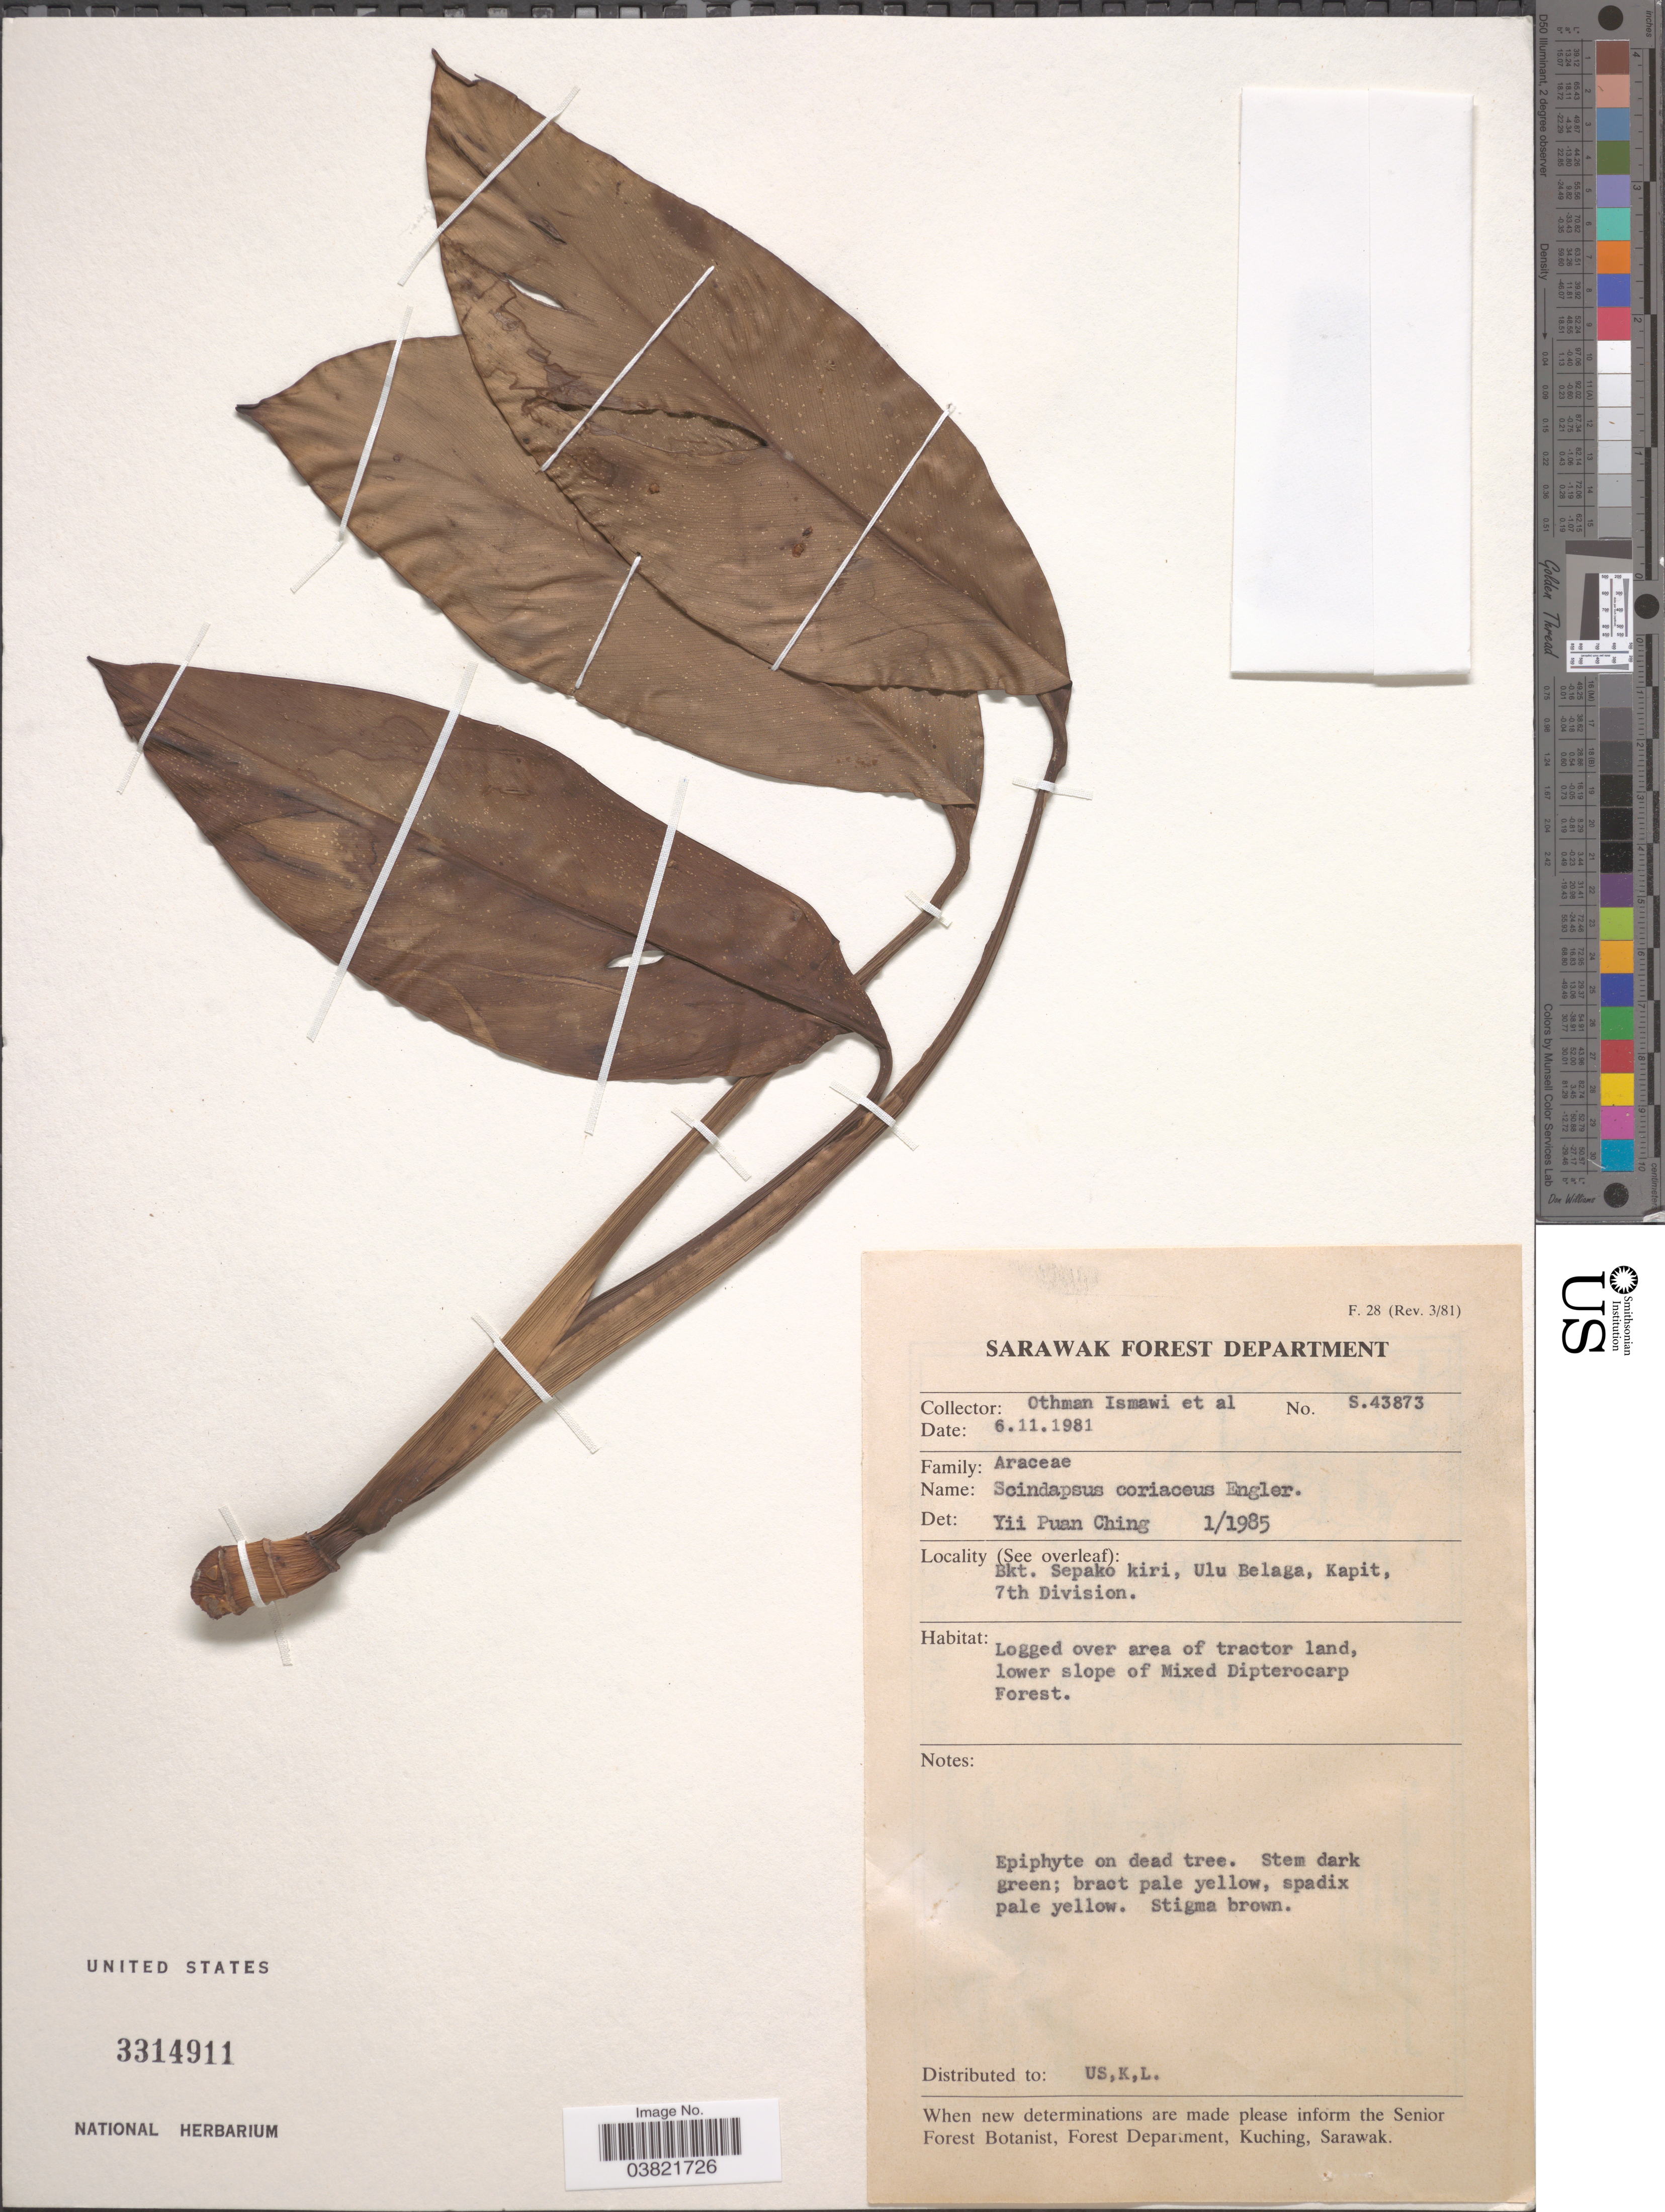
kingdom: Plantae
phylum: Tracheophyta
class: Liliopsida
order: Alismatales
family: Araceae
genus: Scindapsus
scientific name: Scindapsus coriaceus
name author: Engl.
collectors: H. Ismawi & et al.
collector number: S43873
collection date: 1981-11-06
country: Malaysia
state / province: Sarawak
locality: Bkt. Sepako kiri, Ulu Belaga, Kapit, 7th Division. Logged over area of tractor land, lower slope of Mixed Dipterocarp Forest.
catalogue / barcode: US 3314911